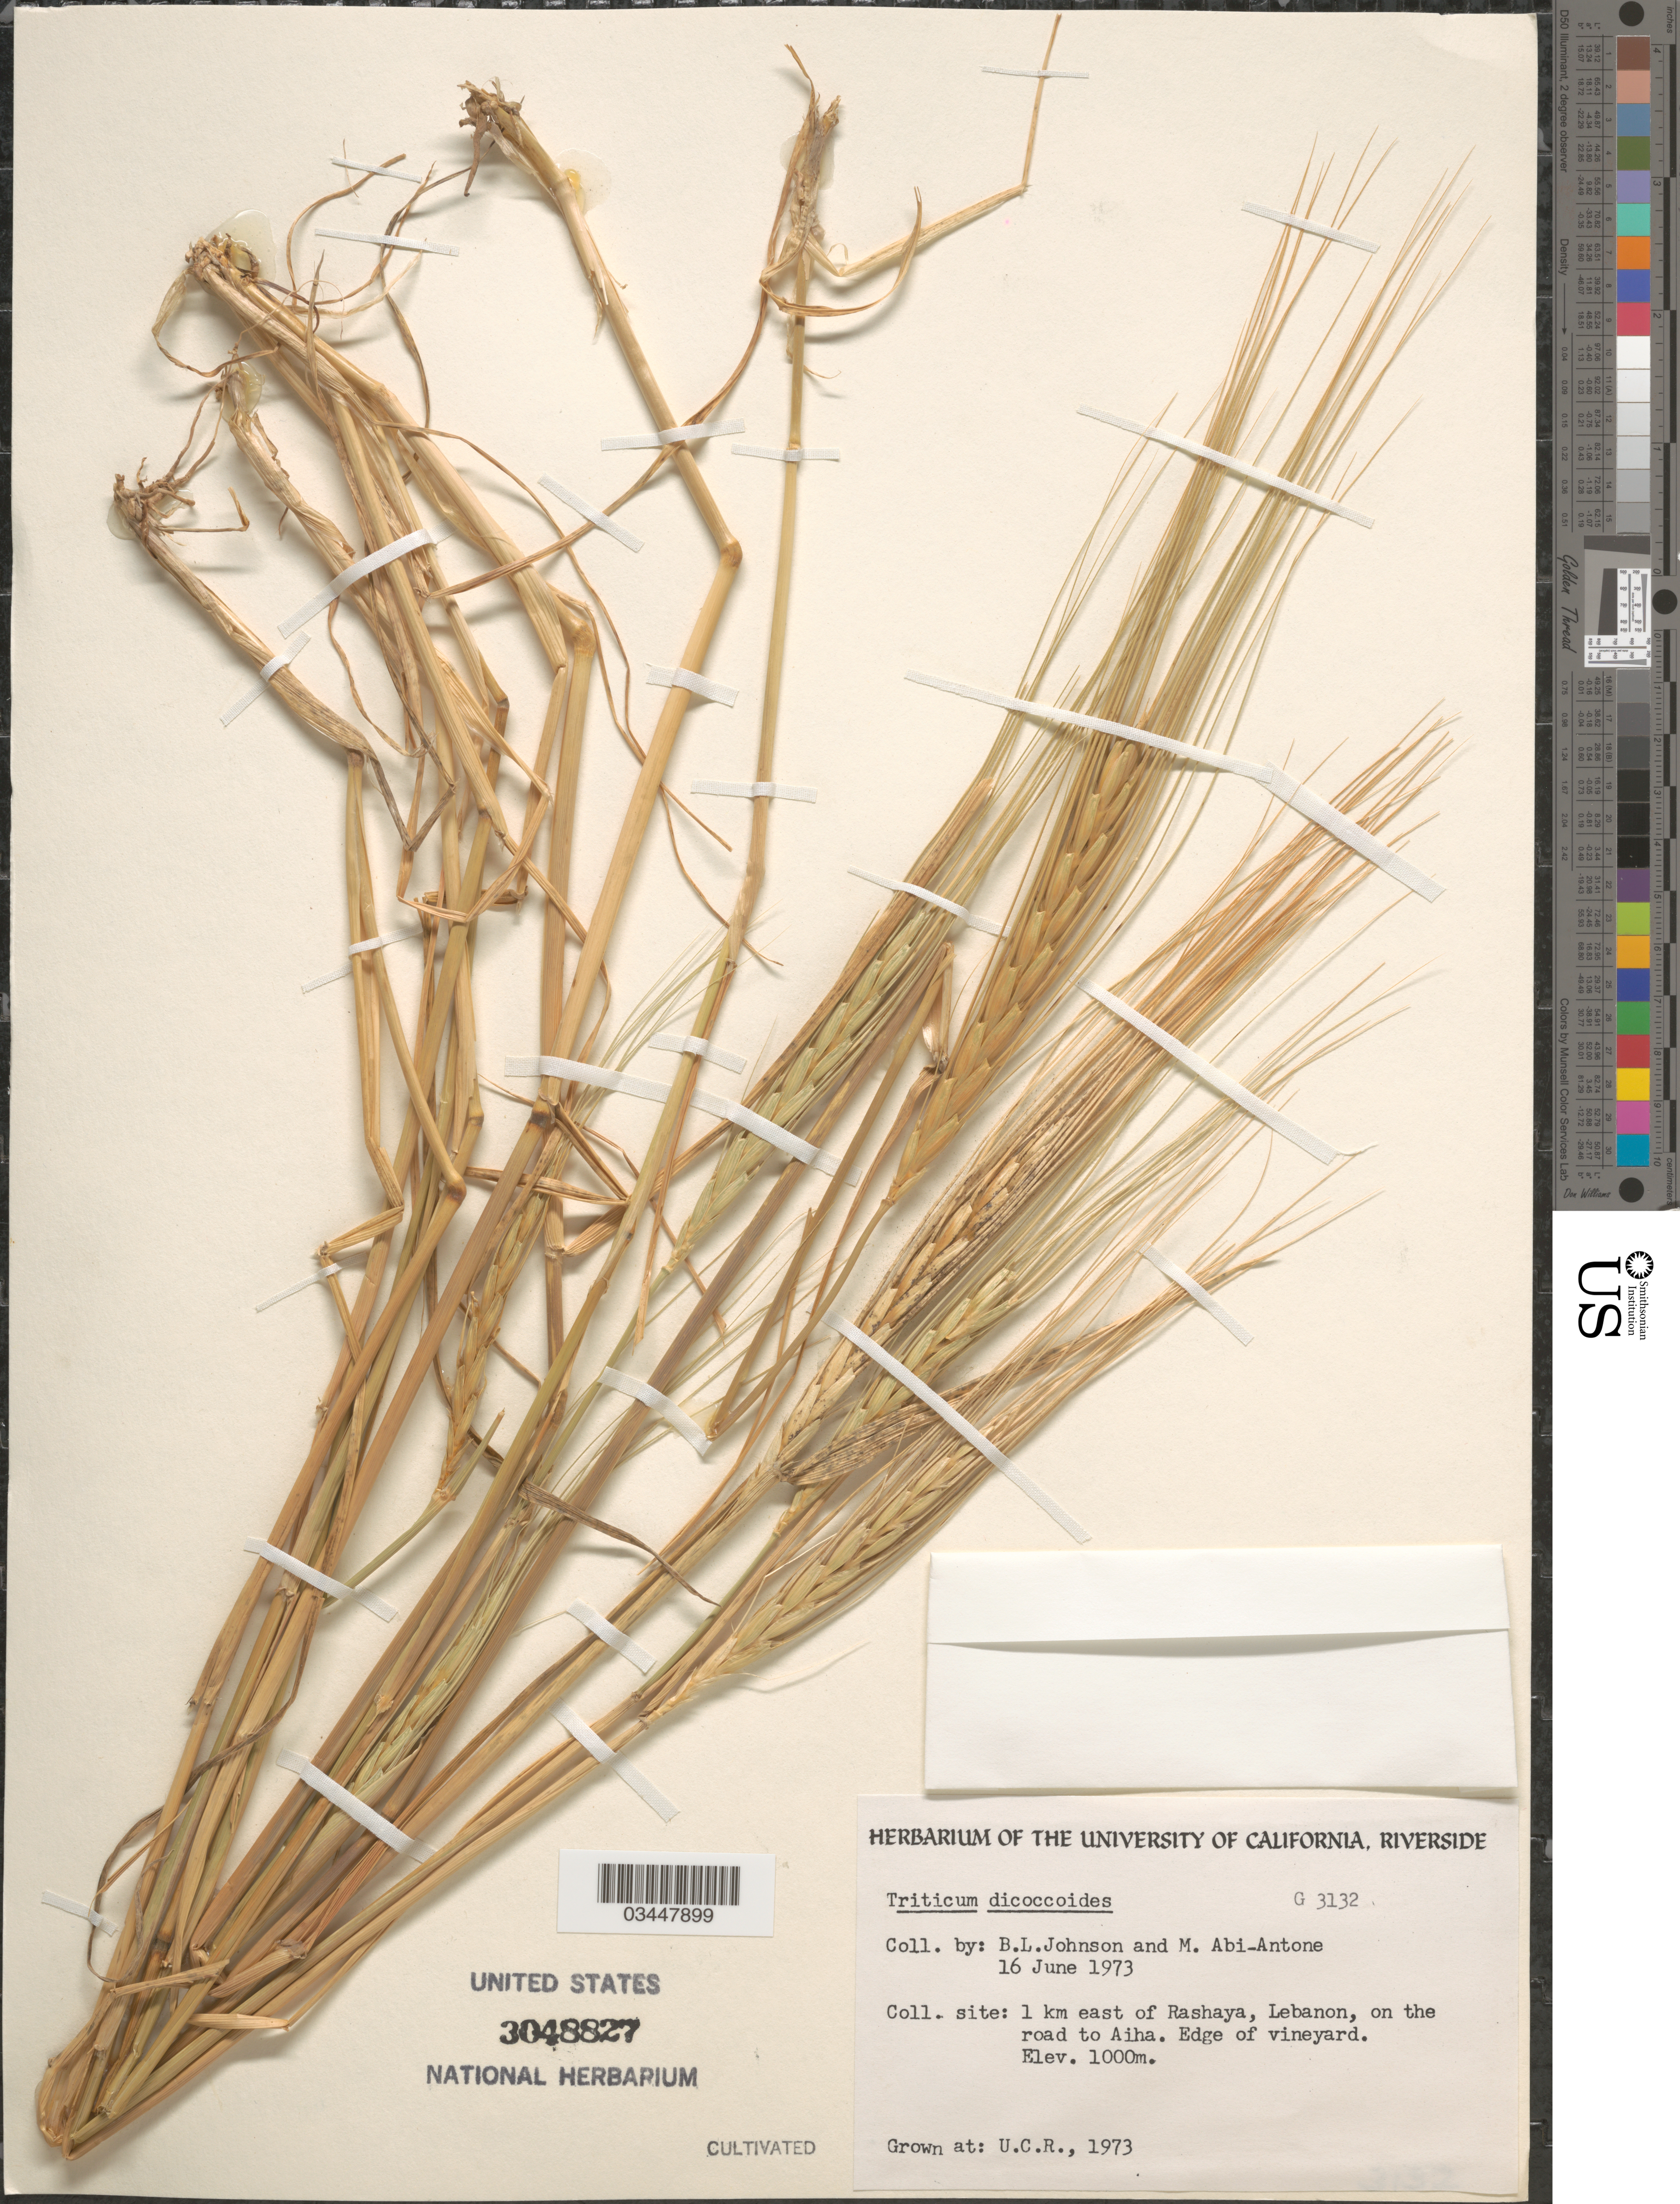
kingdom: Plantae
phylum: Tracheophyta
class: Liliopsida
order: Poales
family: Poaceae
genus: Triticum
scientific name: Triticum dicoccoides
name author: (Körn.) Körn. ex Schweinf.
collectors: ex herb. Univ. of California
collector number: G3132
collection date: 1973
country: United States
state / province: California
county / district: Riverside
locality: U.C.R.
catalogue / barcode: US 3048827